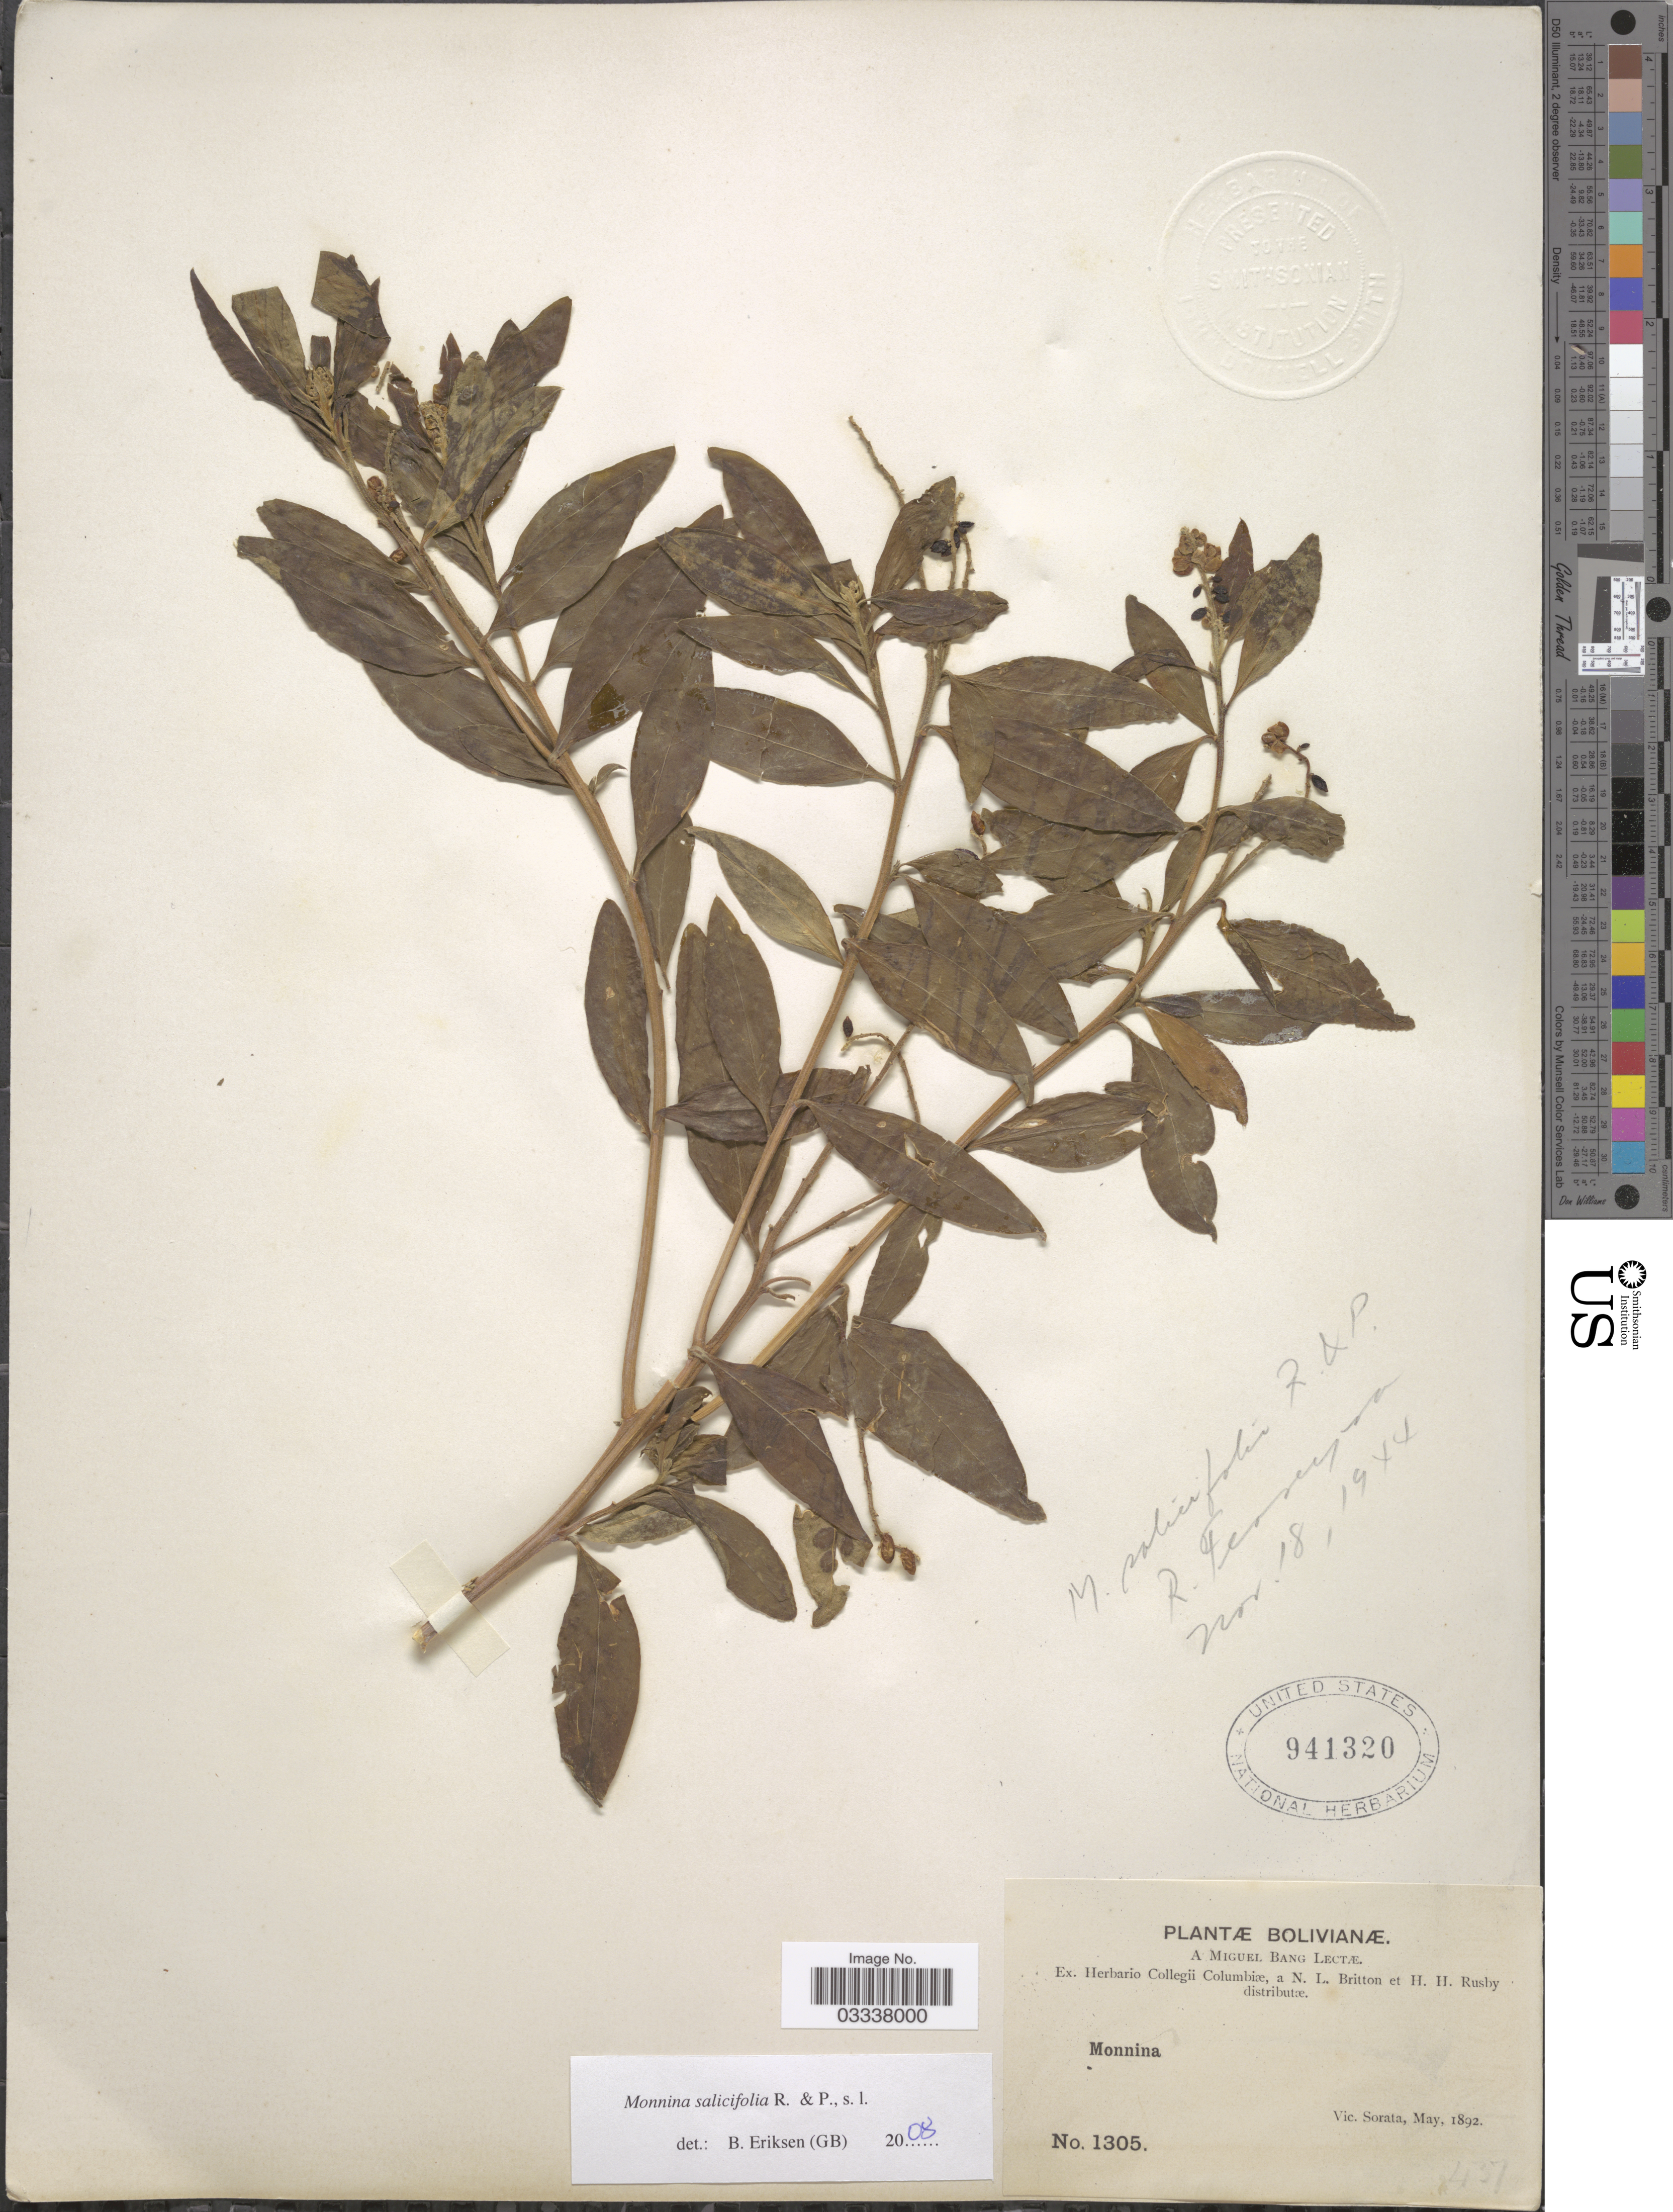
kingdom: Plantae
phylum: Tracheophyta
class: Magnoliopsida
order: Fabales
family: Polygalaceae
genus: Monnina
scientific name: Monnina salicifolia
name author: Ruiz & Pav.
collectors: M. Bang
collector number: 1305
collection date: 1892-05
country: Bolivia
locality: Vic. Sorata.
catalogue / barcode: US 941320